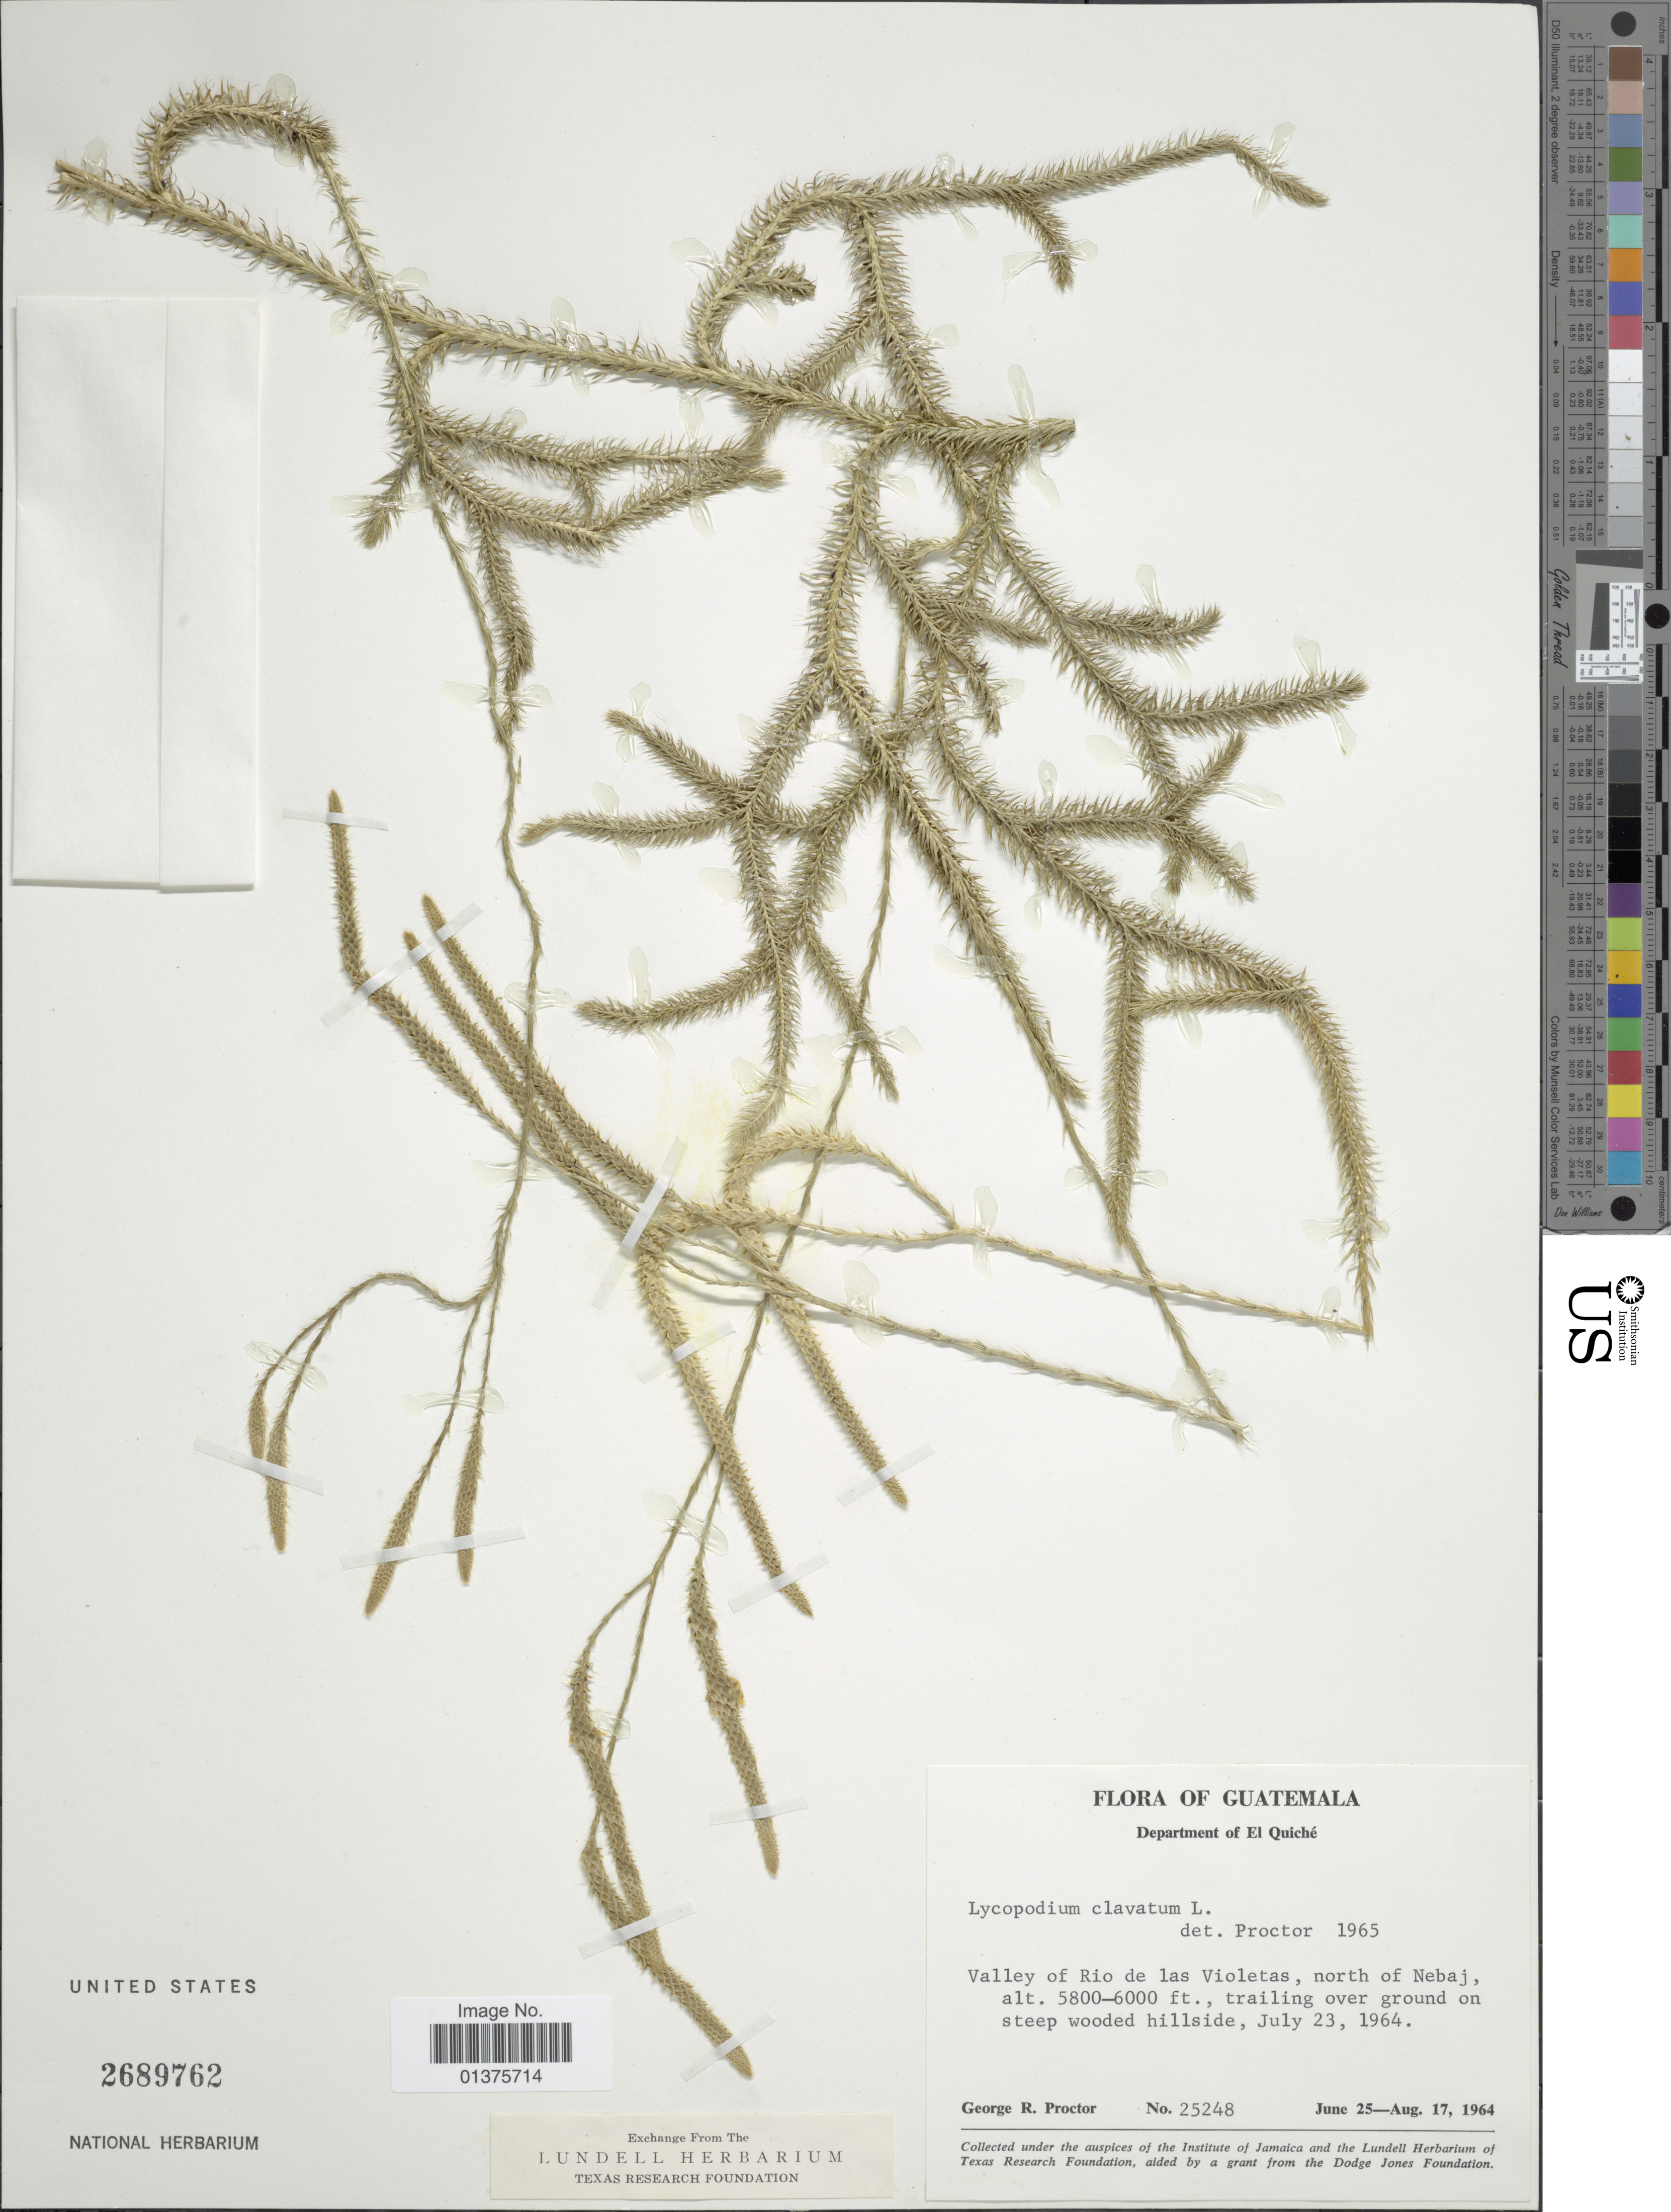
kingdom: Plantae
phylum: Tracheophyta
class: Lycopodiopsida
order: Lycopodiales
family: Lycopodiaceae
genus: Lycopodium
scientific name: Lycopodium clavatum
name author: L.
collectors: G. R. Proctor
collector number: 25248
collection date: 1964-06-23/1964-08-17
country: Guatemala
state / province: El Quiché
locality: Valley of Rio de las Violetas, north of Nebaj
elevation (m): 1768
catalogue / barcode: US 2689762